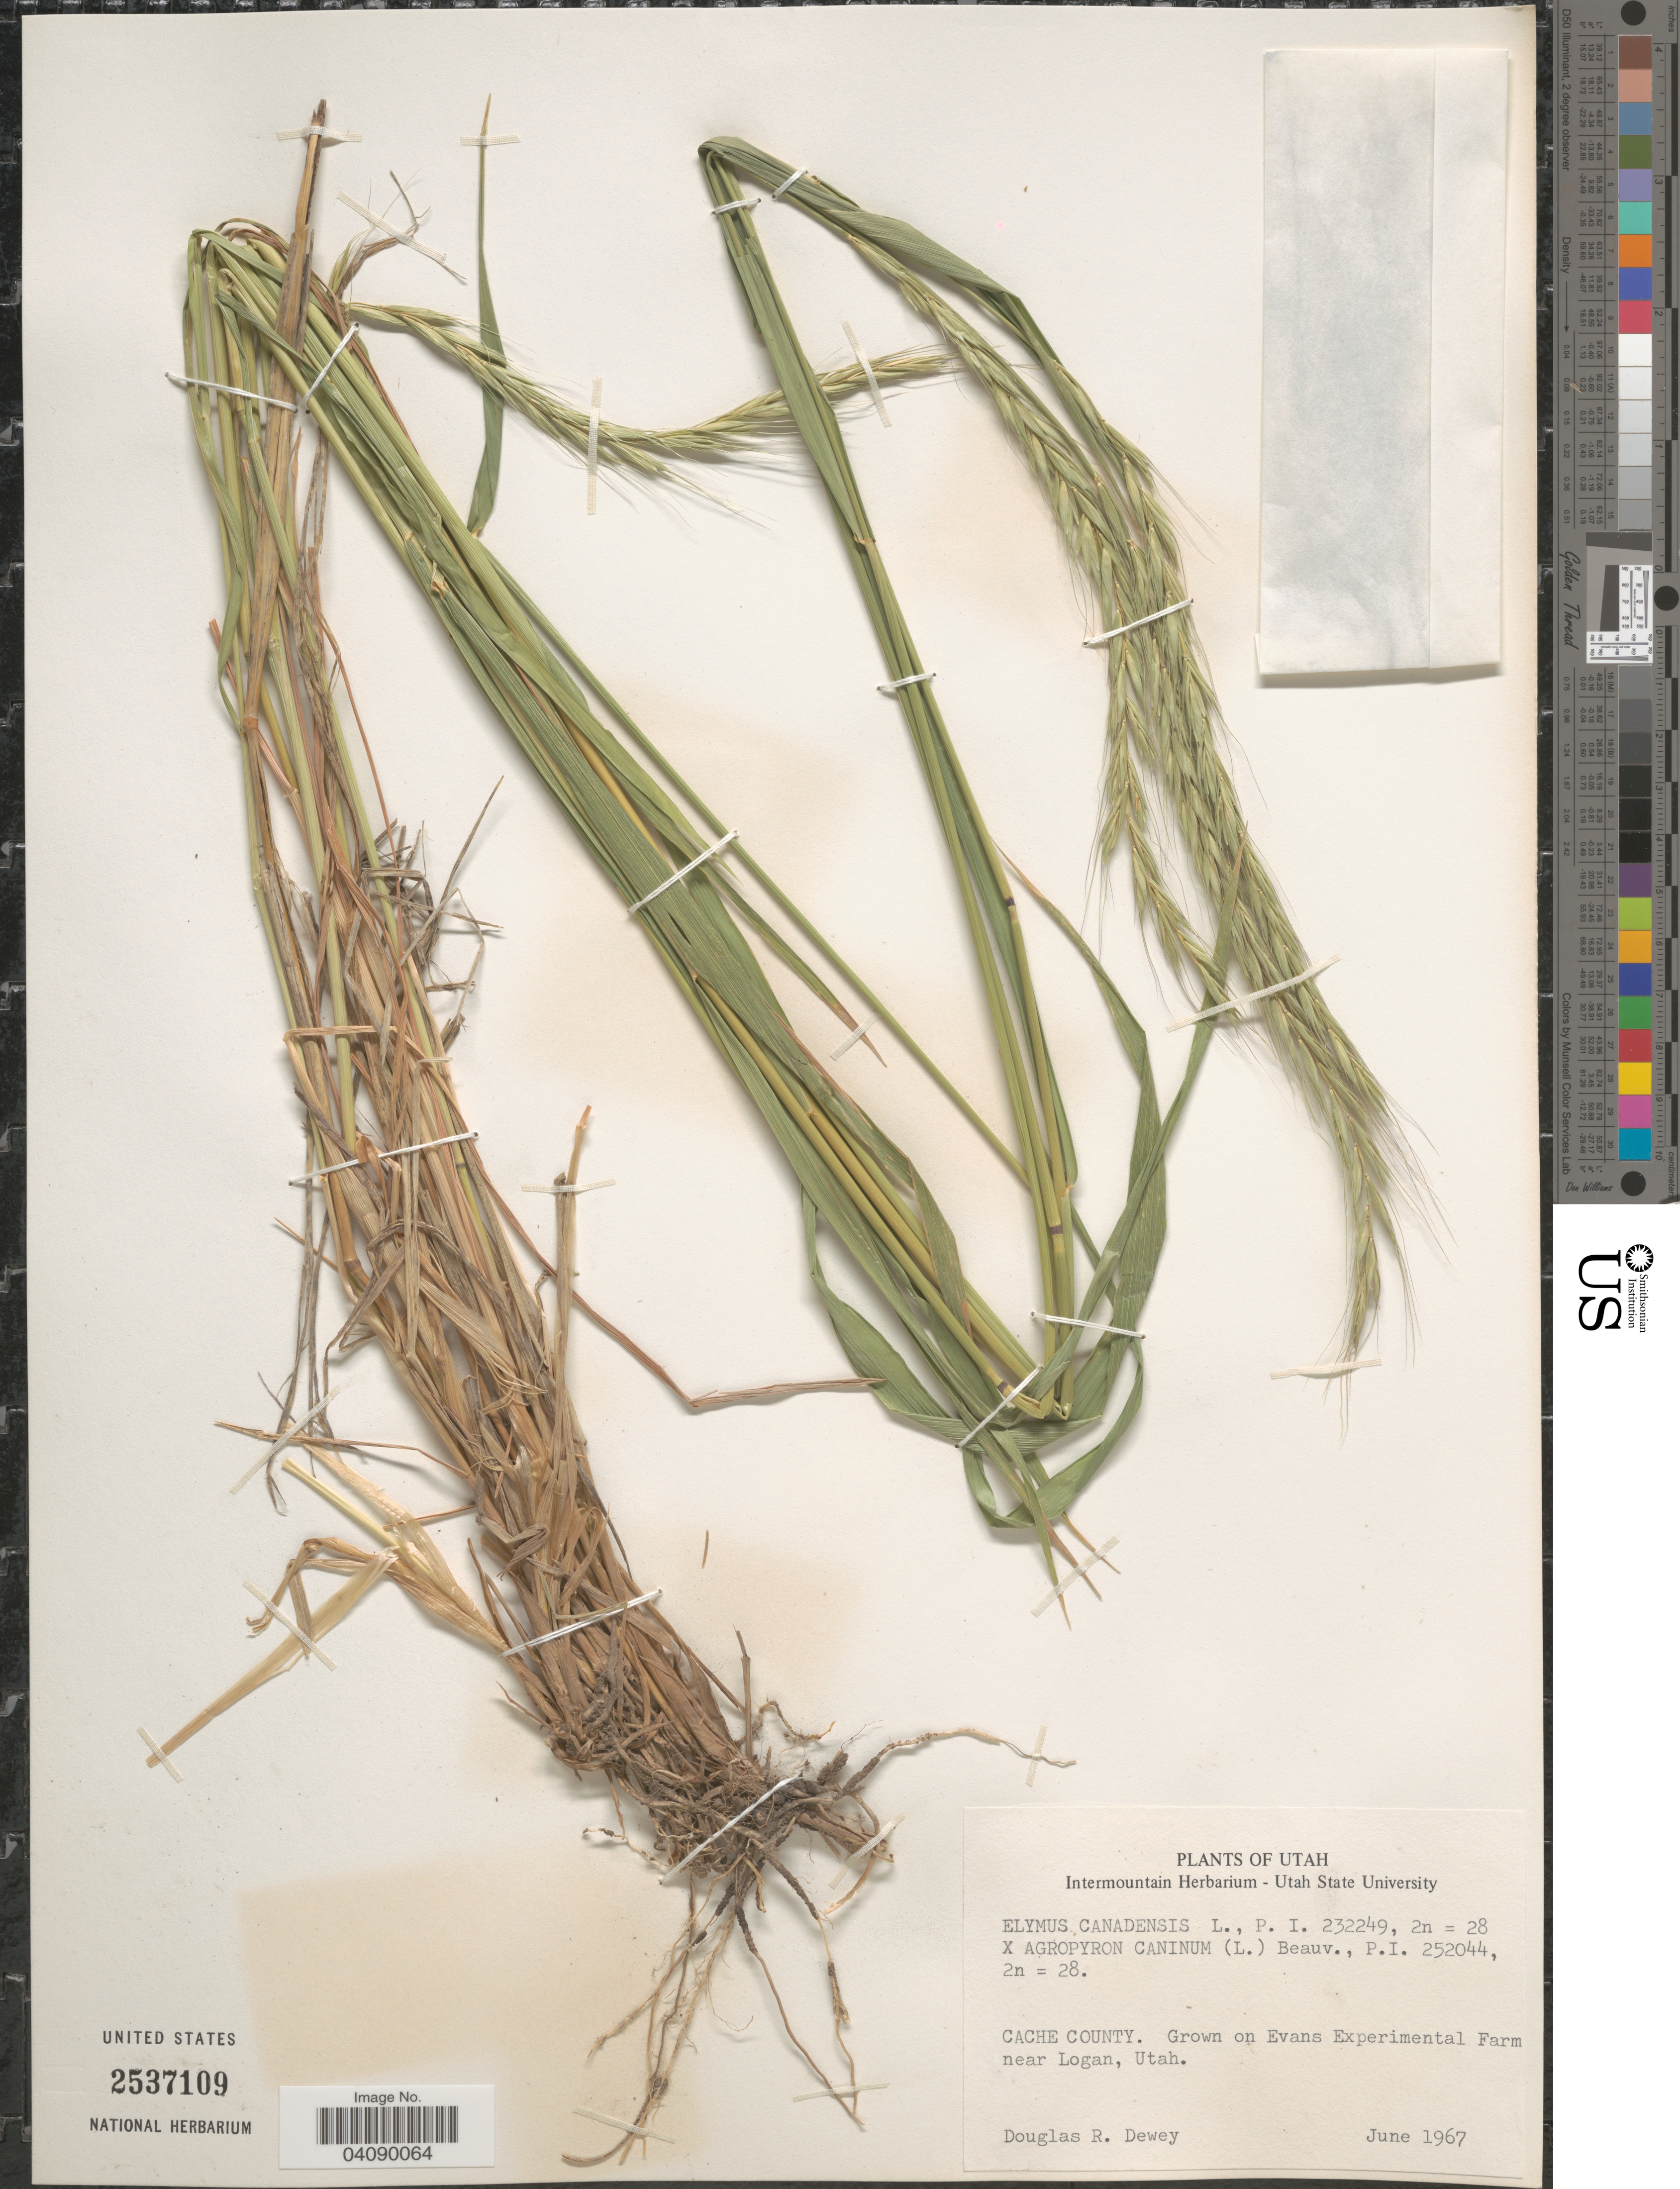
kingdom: Plantae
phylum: Tracheophyta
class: Liliopsida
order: Poales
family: Poaceae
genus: Agroelymus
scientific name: x Agroelymus sp.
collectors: D. Dewey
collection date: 1967-06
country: United States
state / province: Utah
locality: Cache County. Grown on Evans Experimental Farm near Logan.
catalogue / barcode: US 2537109